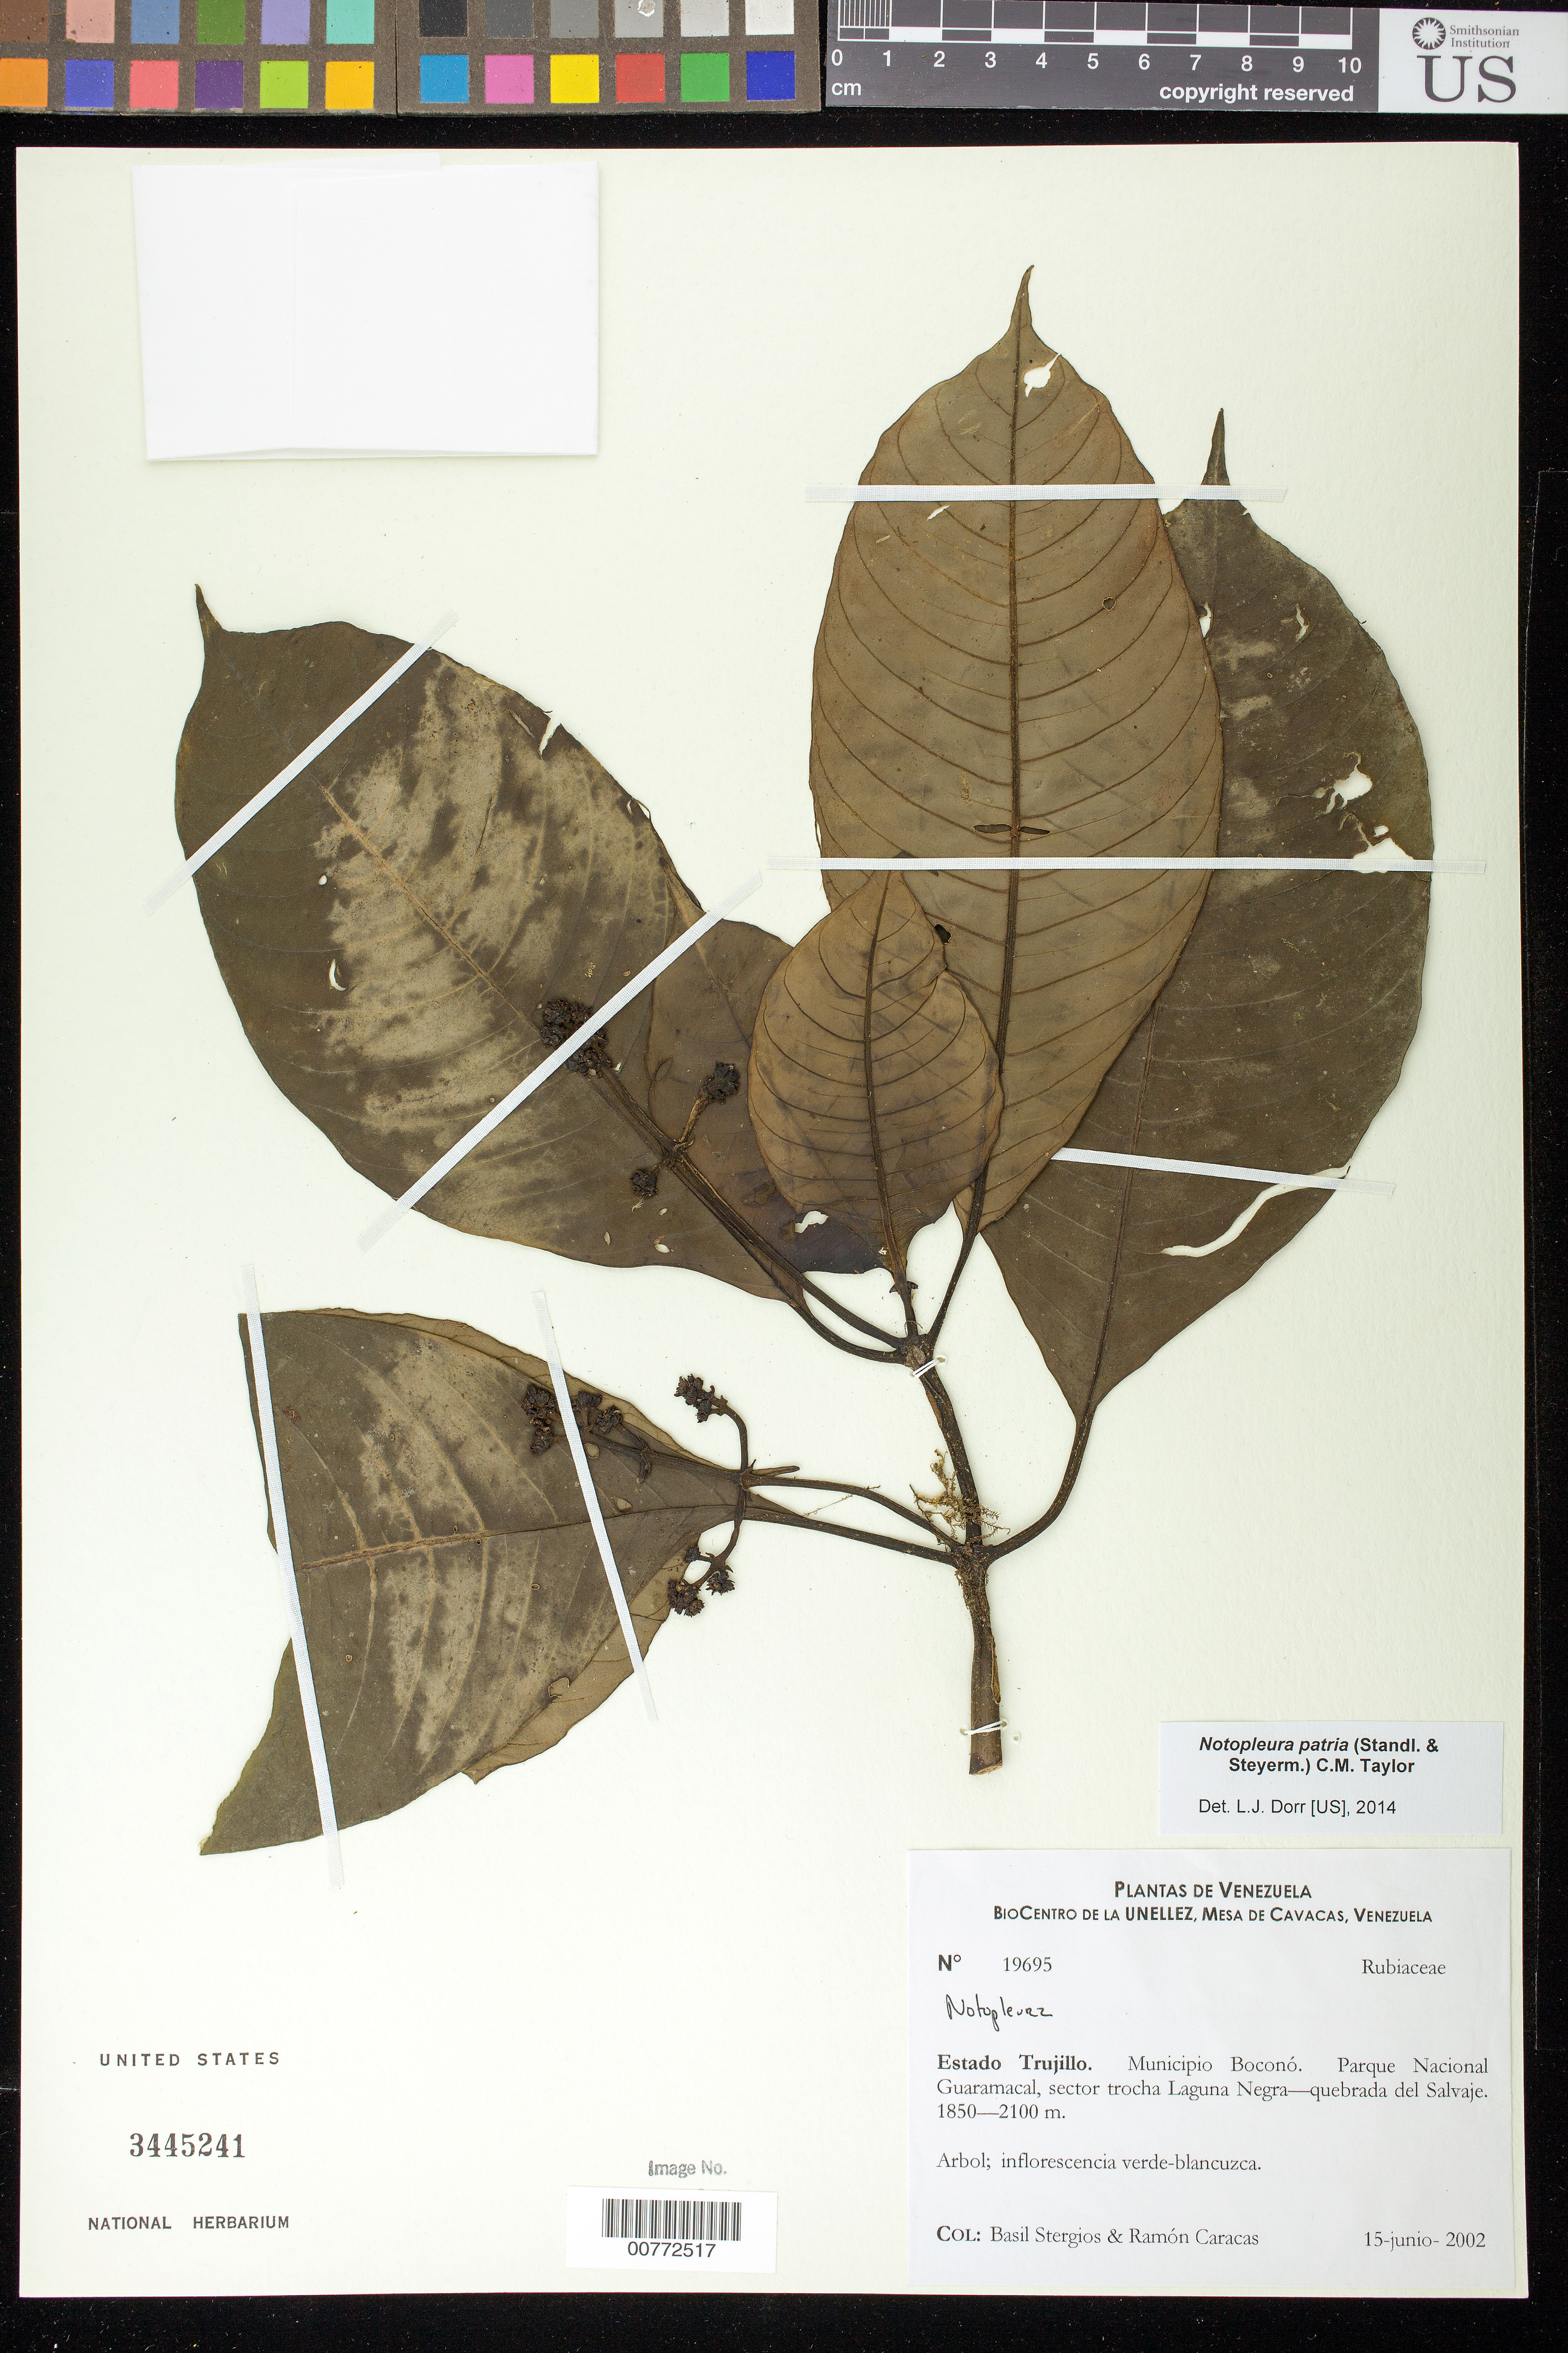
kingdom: Plantae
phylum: Tracheophyta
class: Magnoliopsida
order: Gentianales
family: Rubiaceae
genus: Notopleura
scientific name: Notopleura patria var. patria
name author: (Standl. & Steyerm.) C.M. Taylor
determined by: Dorr, L. J., (BOT), Smithsonian Institution - National Museum of Natural History (UNITED STATES)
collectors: B. G. Stergios & R. Caracas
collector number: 19695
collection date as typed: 15 Jun 2002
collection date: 2002-06-15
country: Venezuela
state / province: Trujillo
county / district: Boconó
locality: Parque Nacional Guaramacal, sector quebrada del Salvaje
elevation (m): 1850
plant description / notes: PORT, US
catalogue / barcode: US 3445241